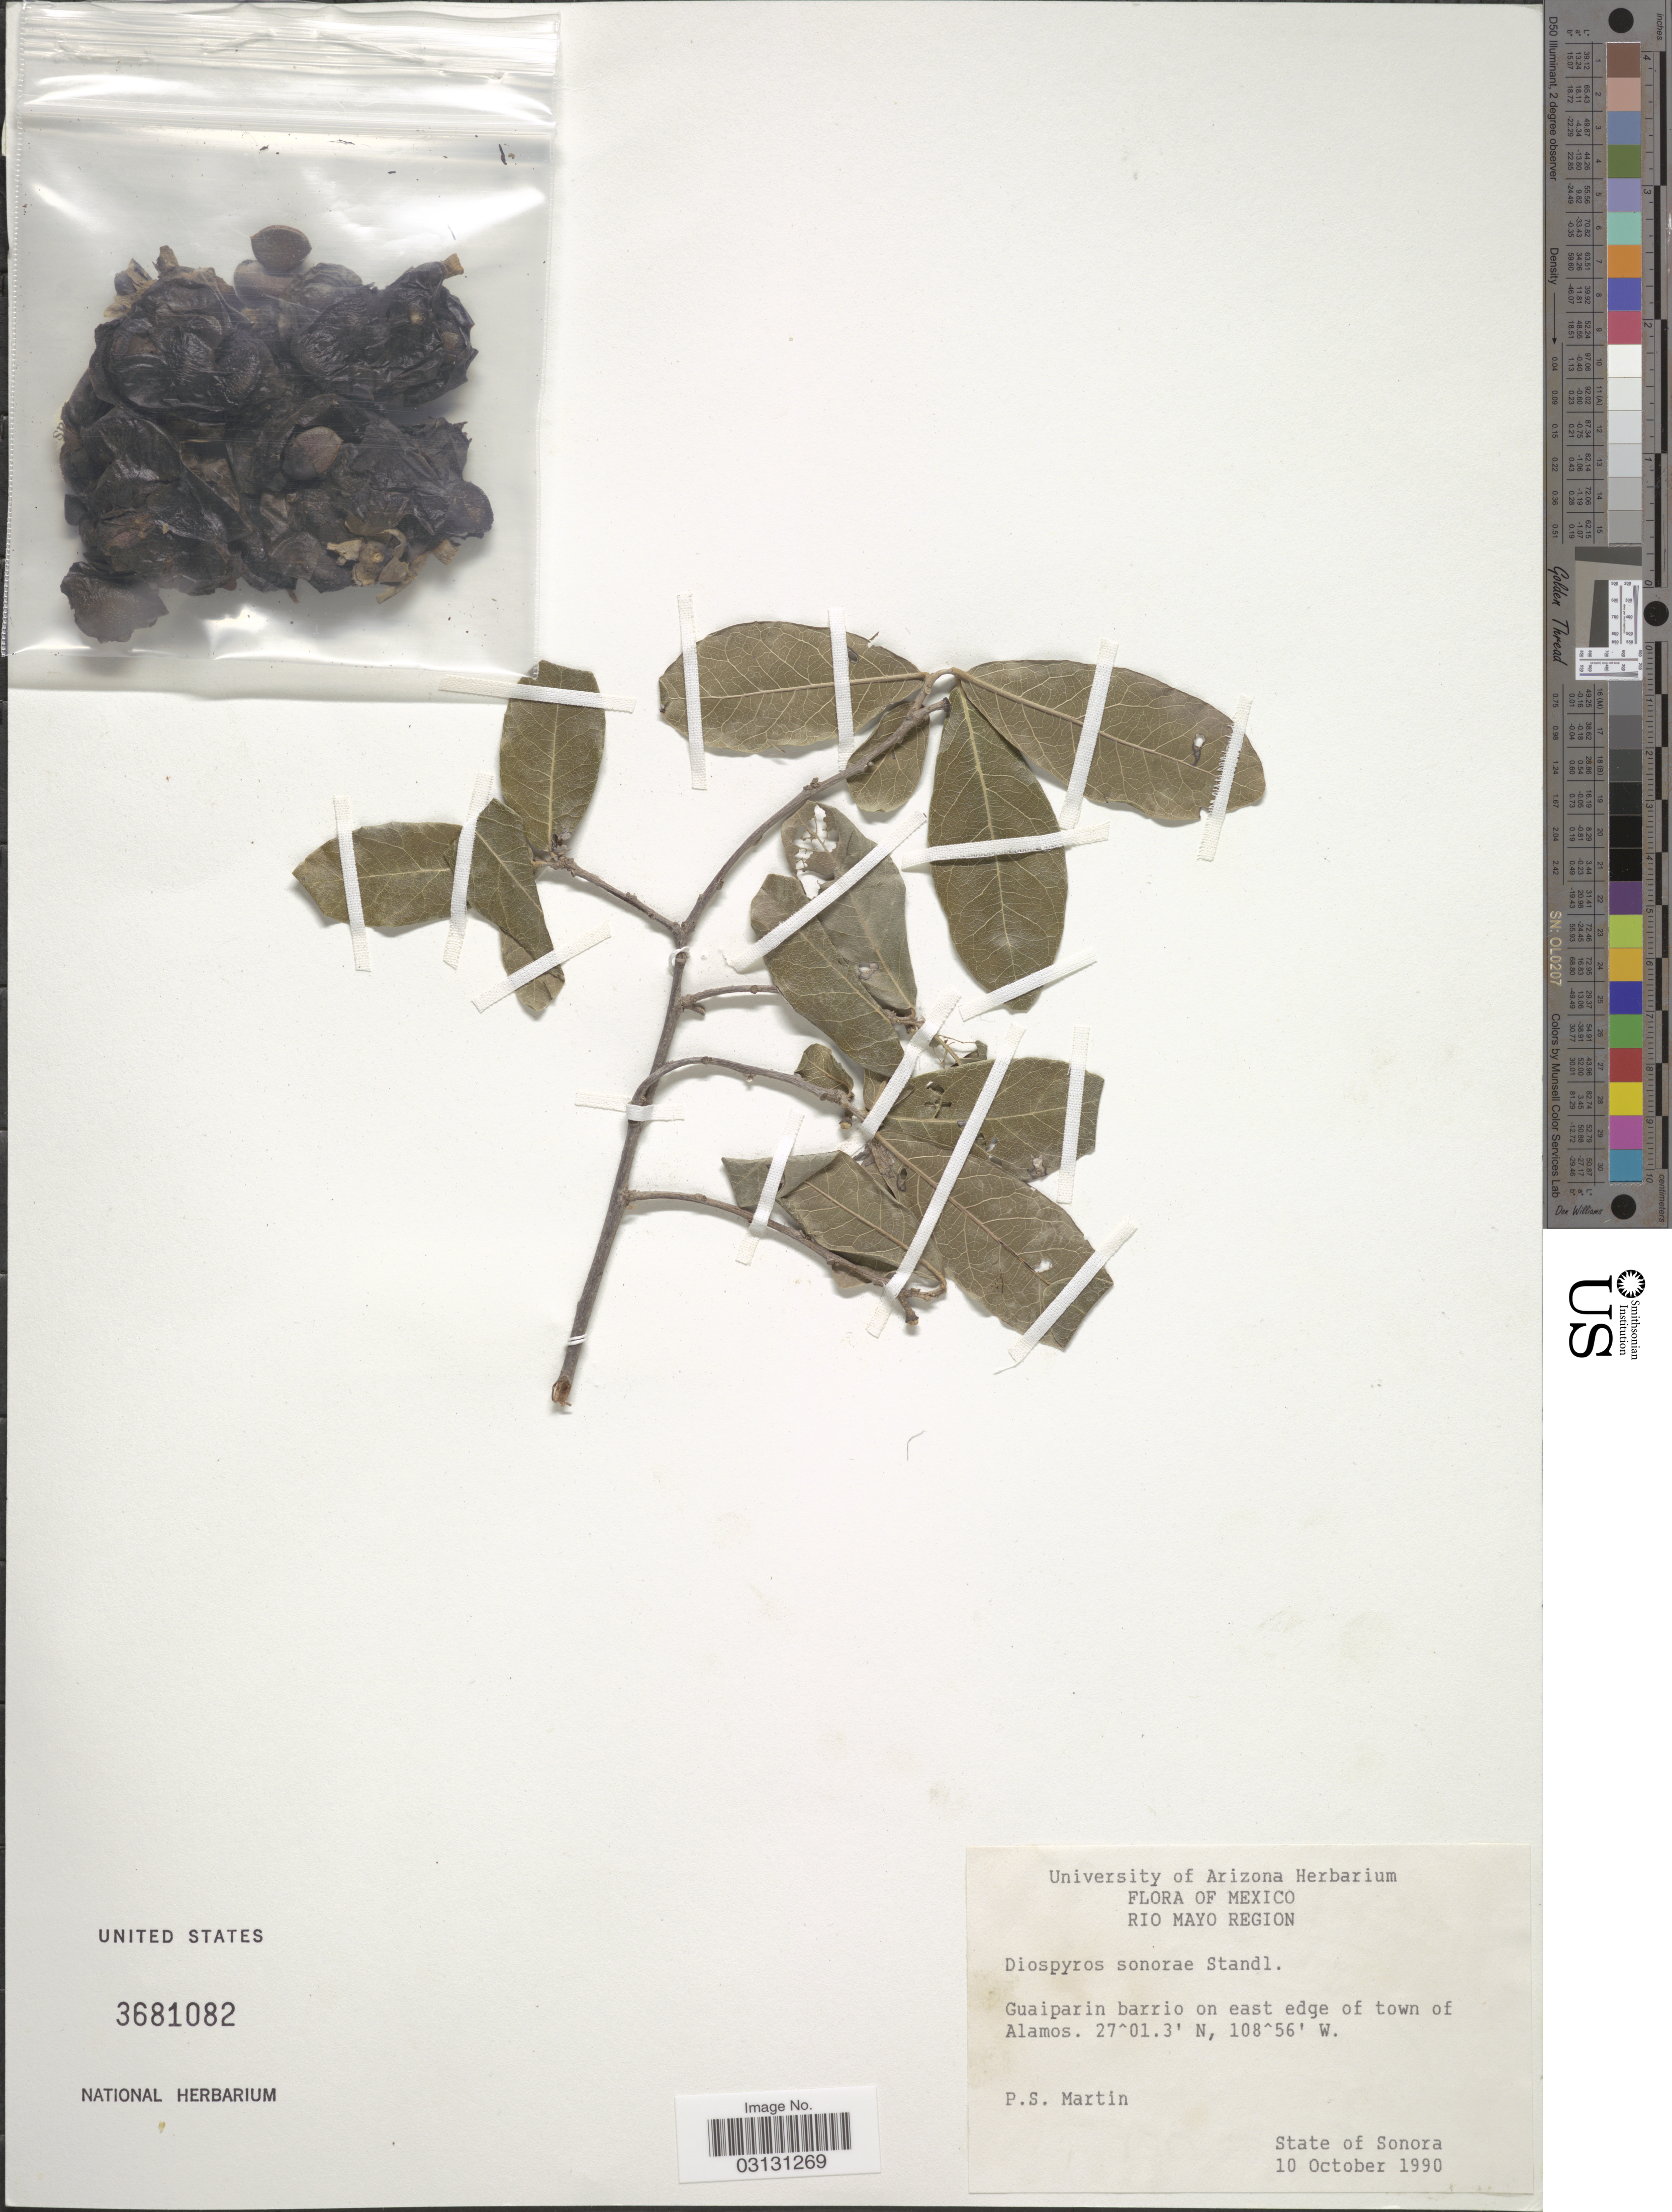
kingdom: Plantae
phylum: Tracheophyta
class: Magnoliopsida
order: Ericales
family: Ebenaceae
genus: Diospyros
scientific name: Diospyros sonorae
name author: Standl.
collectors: P. S. Martin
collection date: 1990-10-10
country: Mexico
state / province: Sonora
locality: Rio Mayo Region. Guaiparin barrio on east edge of town of Alamos.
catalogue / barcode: US 3681082